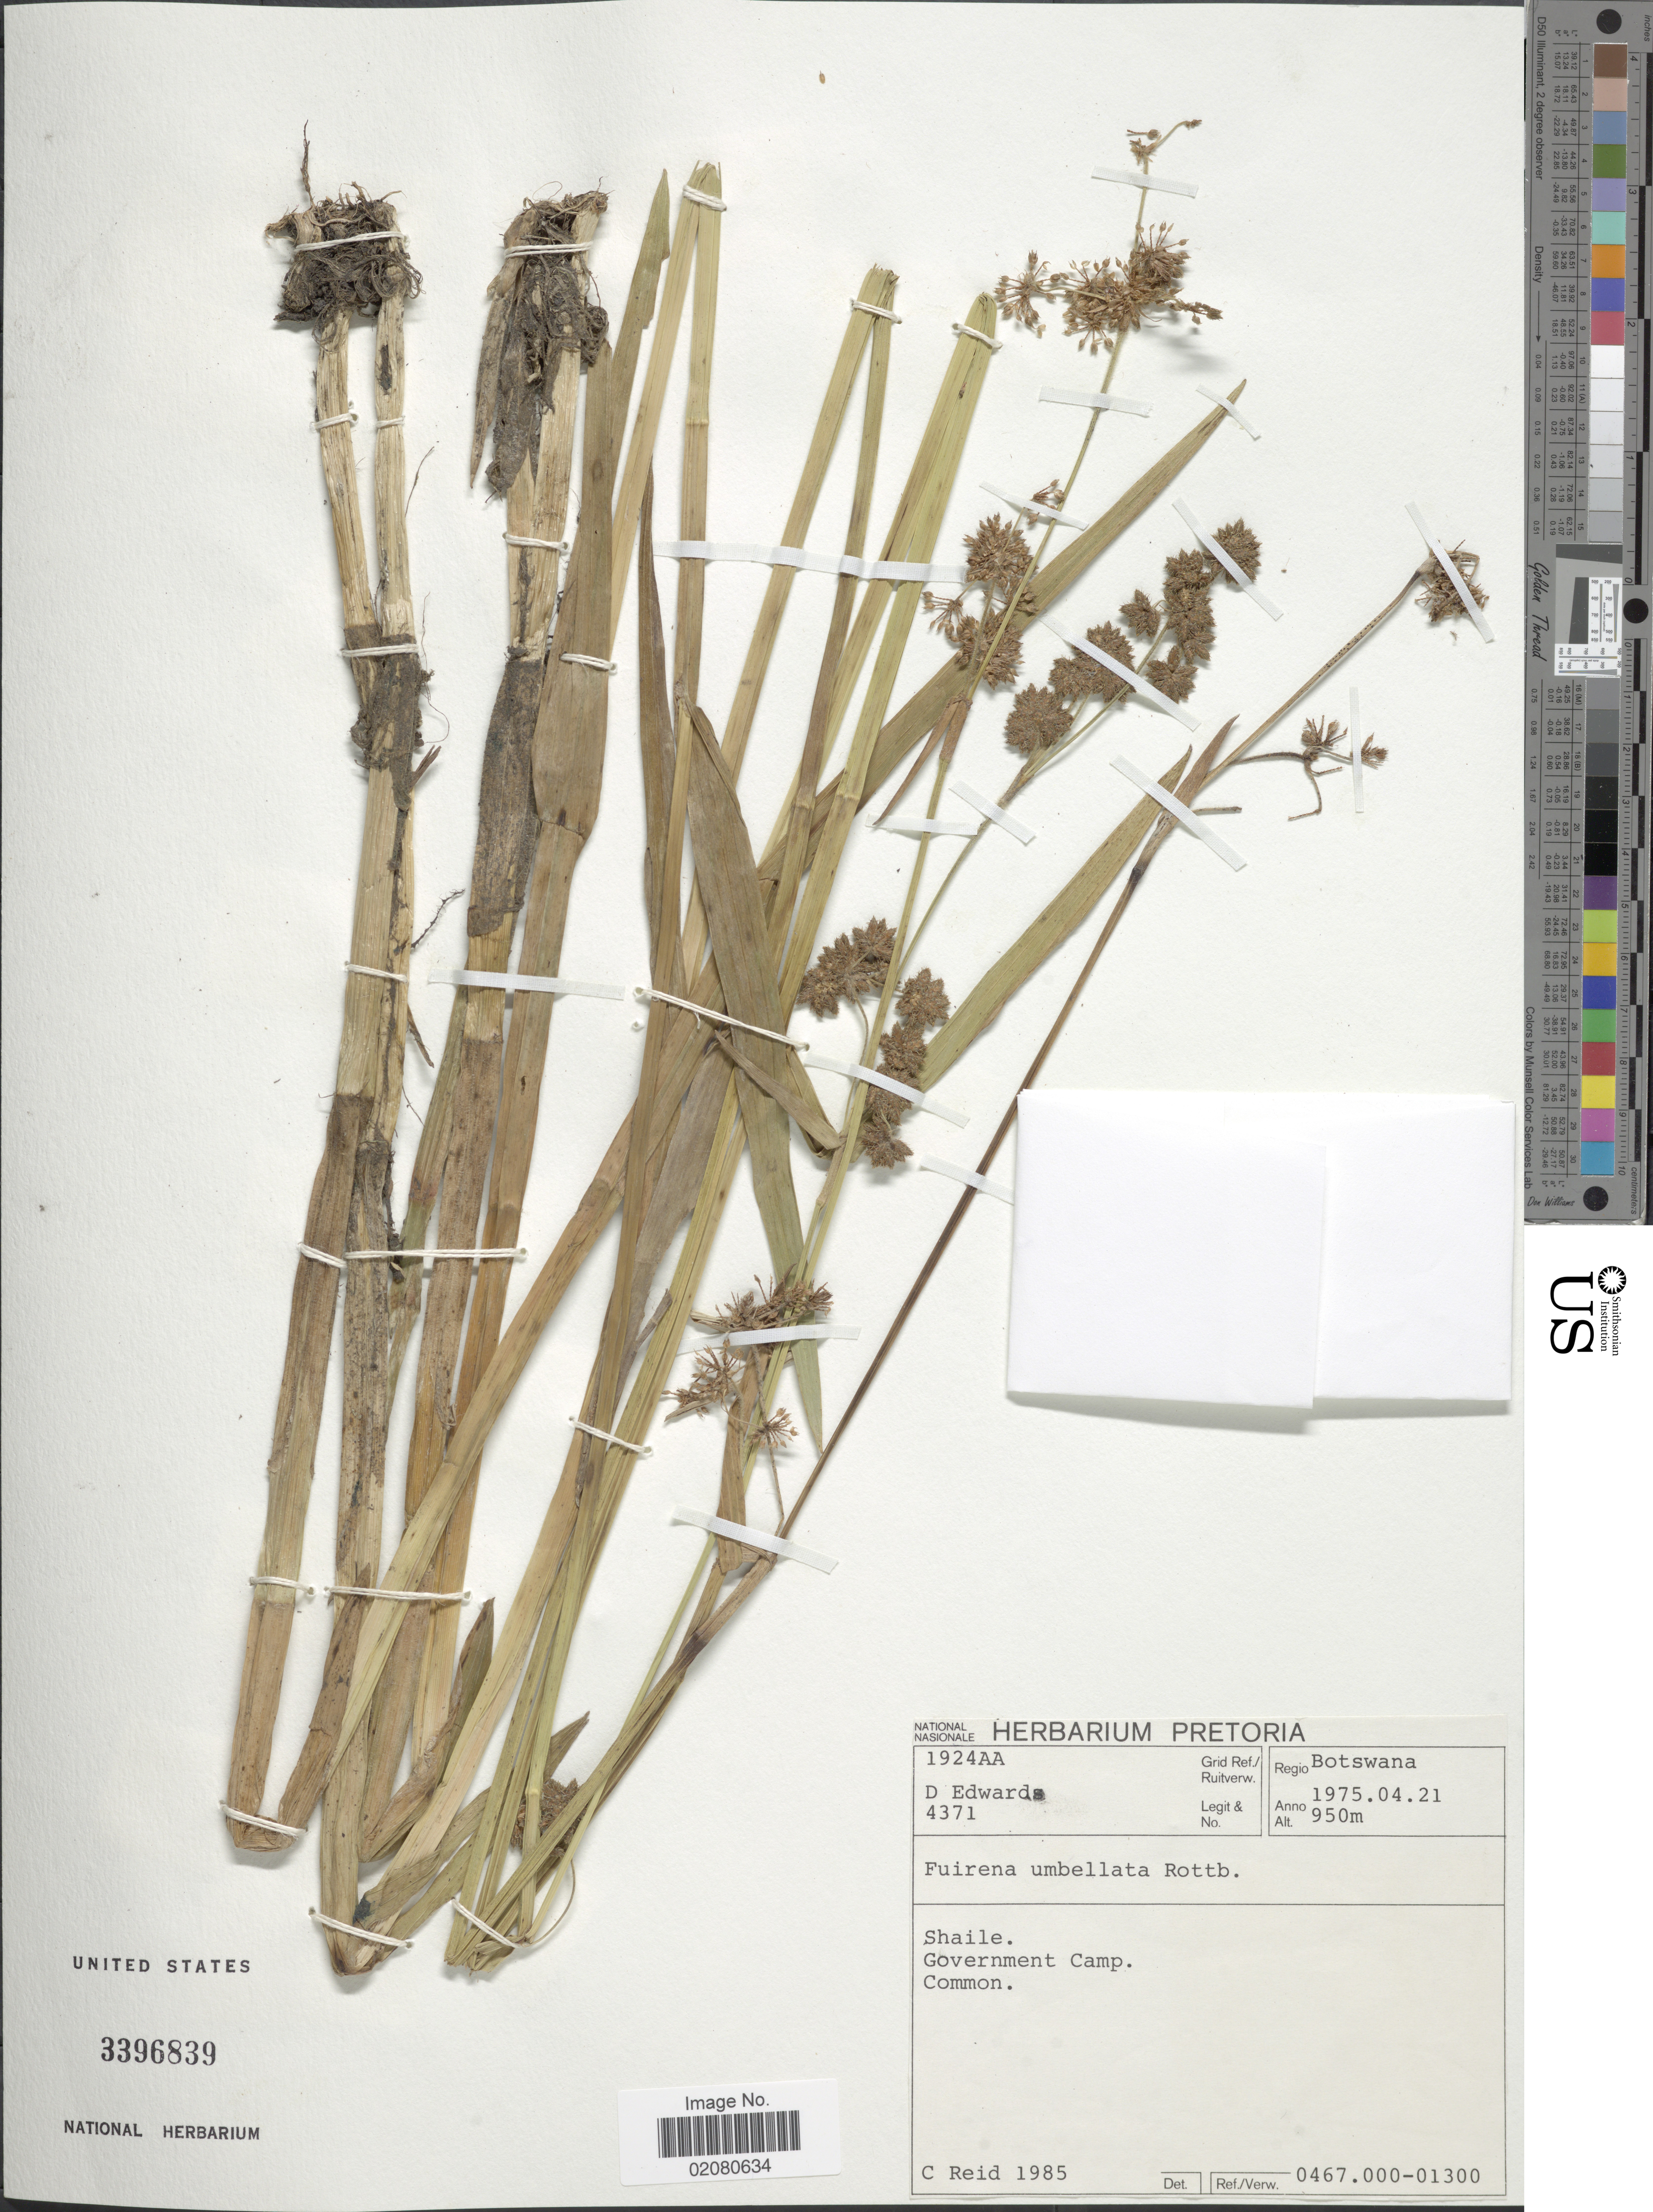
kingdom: Plantae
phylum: Tracheophyta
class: Liliopsida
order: Poales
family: Cyperaceae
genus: Fuirena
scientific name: Fuirena umbellata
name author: Rottb.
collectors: D. Edwards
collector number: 4371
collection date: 1975-04-21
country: Botswana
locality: Regio Botswana. Shaile. Government Camp.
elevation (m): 950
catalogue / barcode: US 3396839